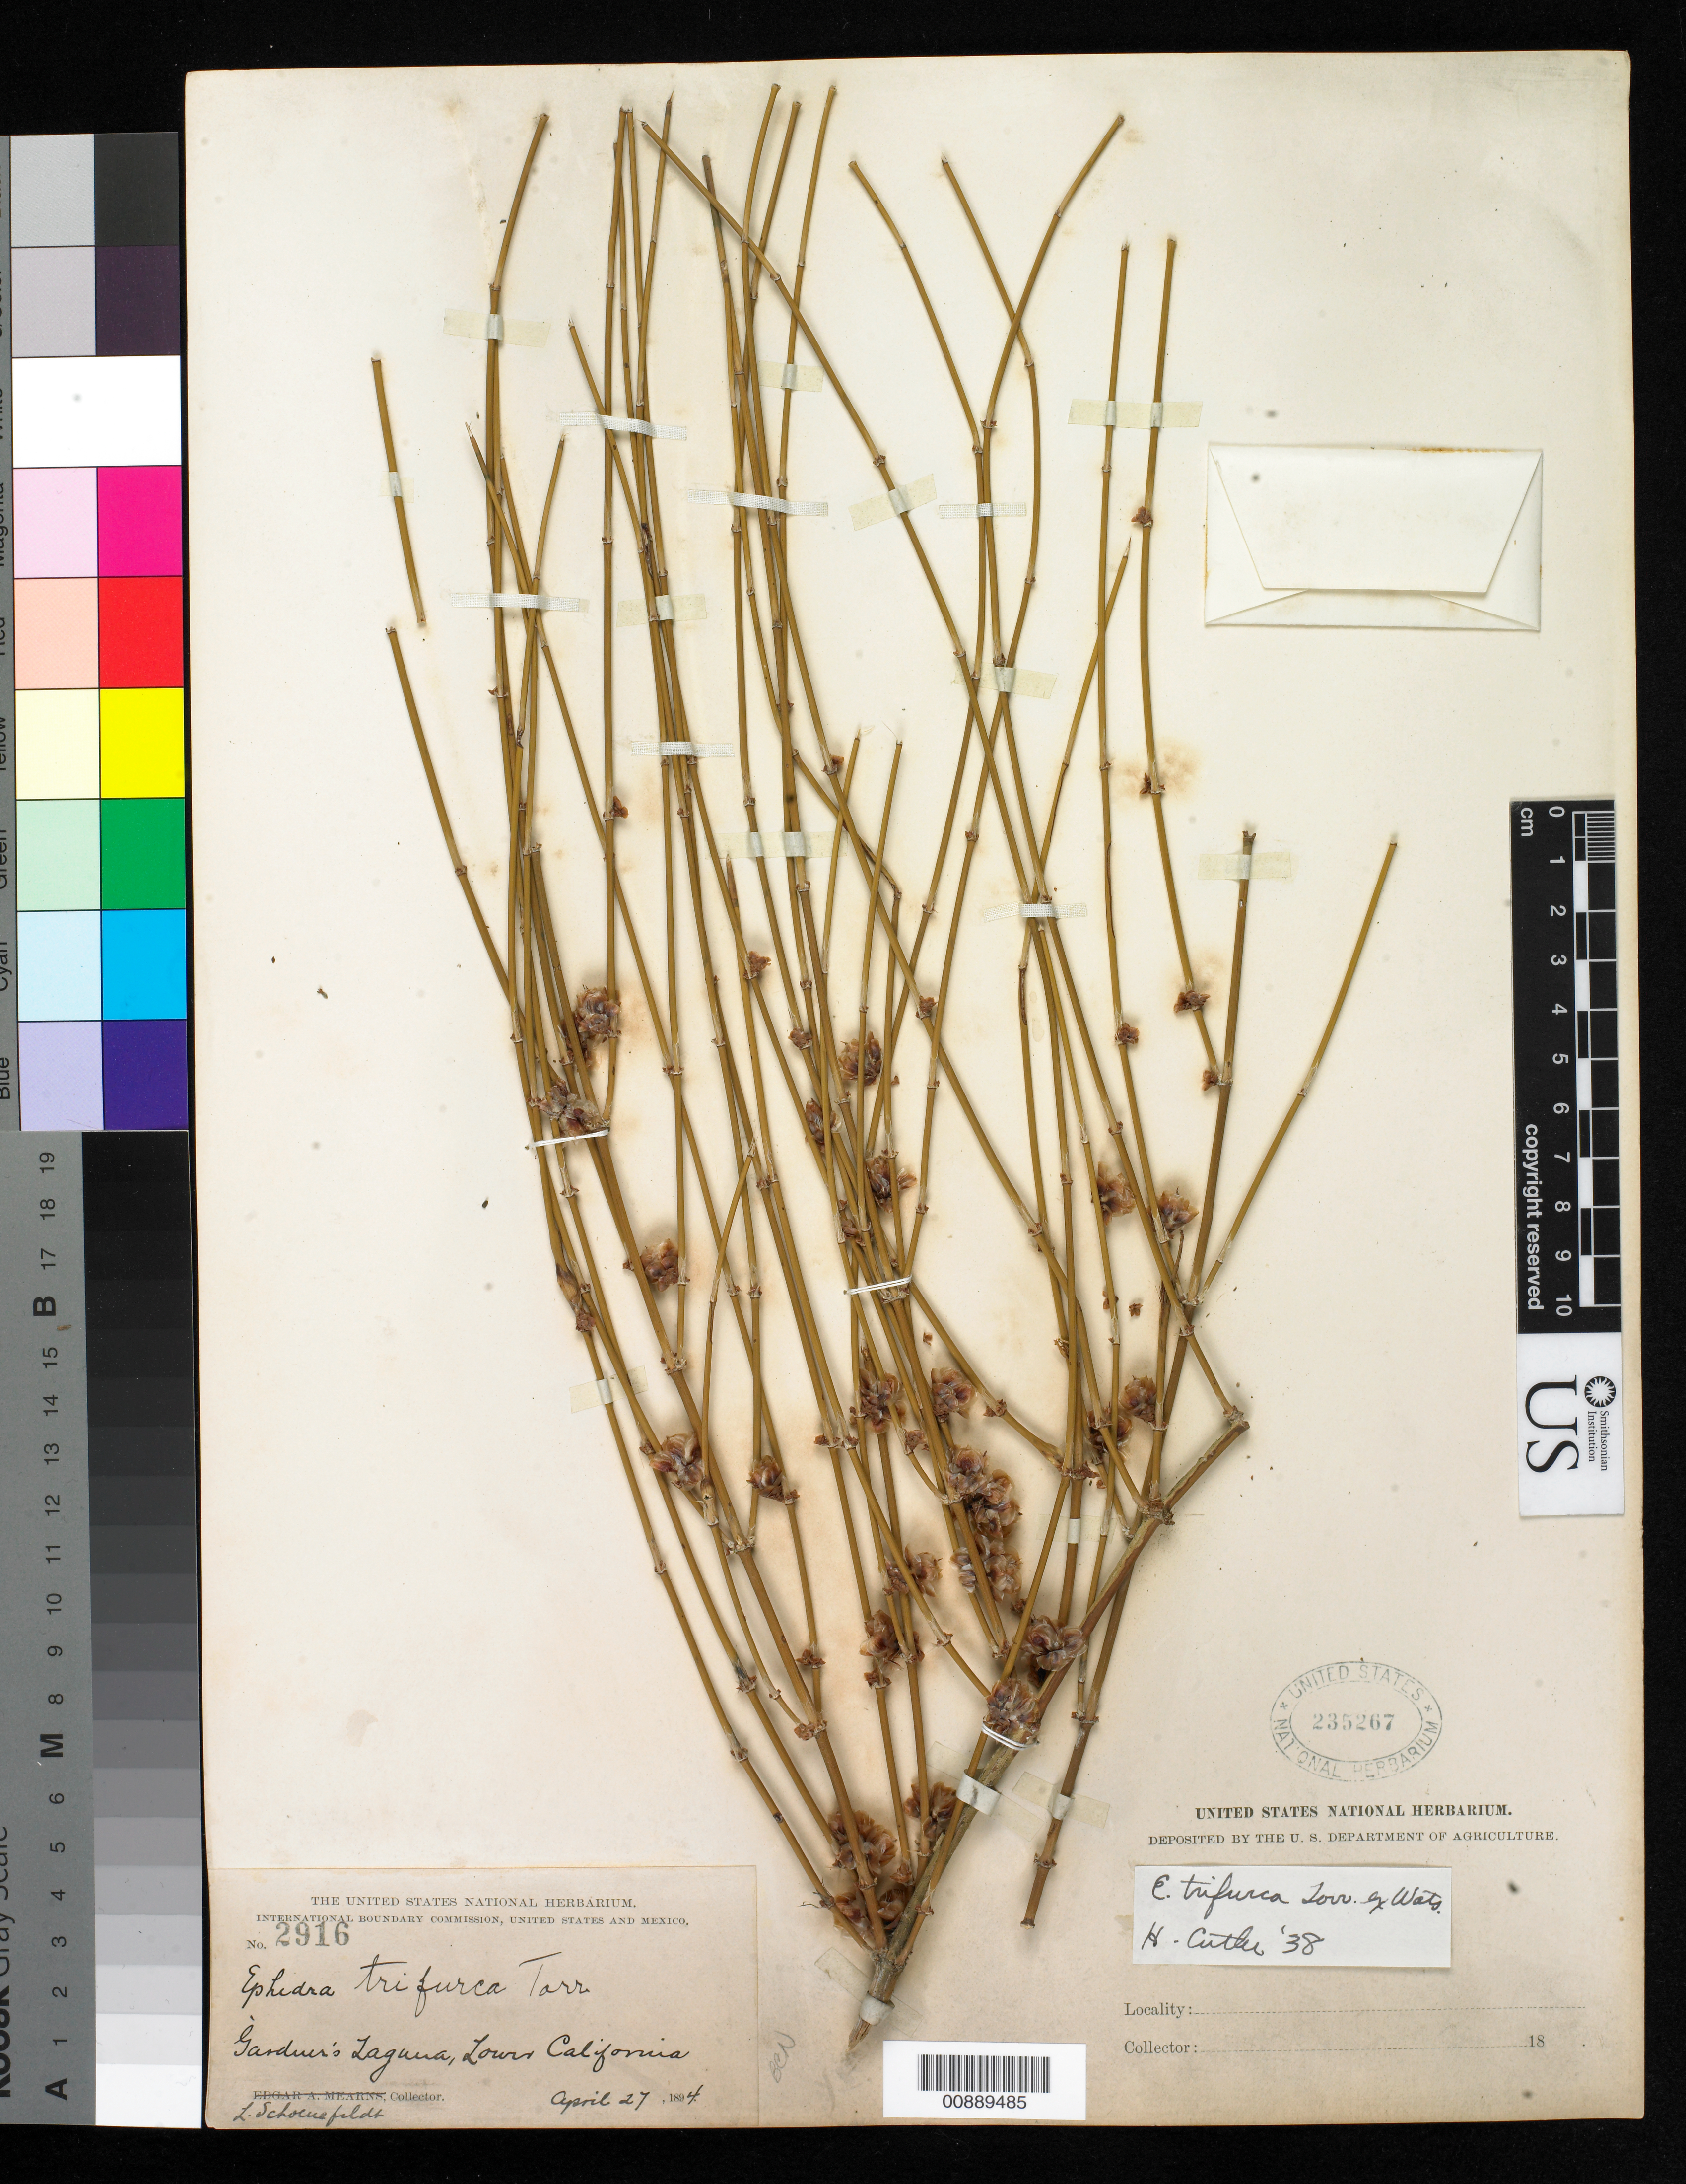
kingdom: Plantae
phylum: Tracheophyta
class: Gnetopsida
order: Ephedrales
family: Ephedraceae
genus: Ephedra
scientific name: Ephedra trifurca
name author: Torr. ex S. Watson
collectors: L. Schoenfeldt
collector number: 2916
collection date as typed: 27 Apr 1894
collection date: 1894-04-27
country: Mexico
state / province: Baja California Norte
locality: Gardner's Laguna, Baja California.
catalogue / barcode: US 235267